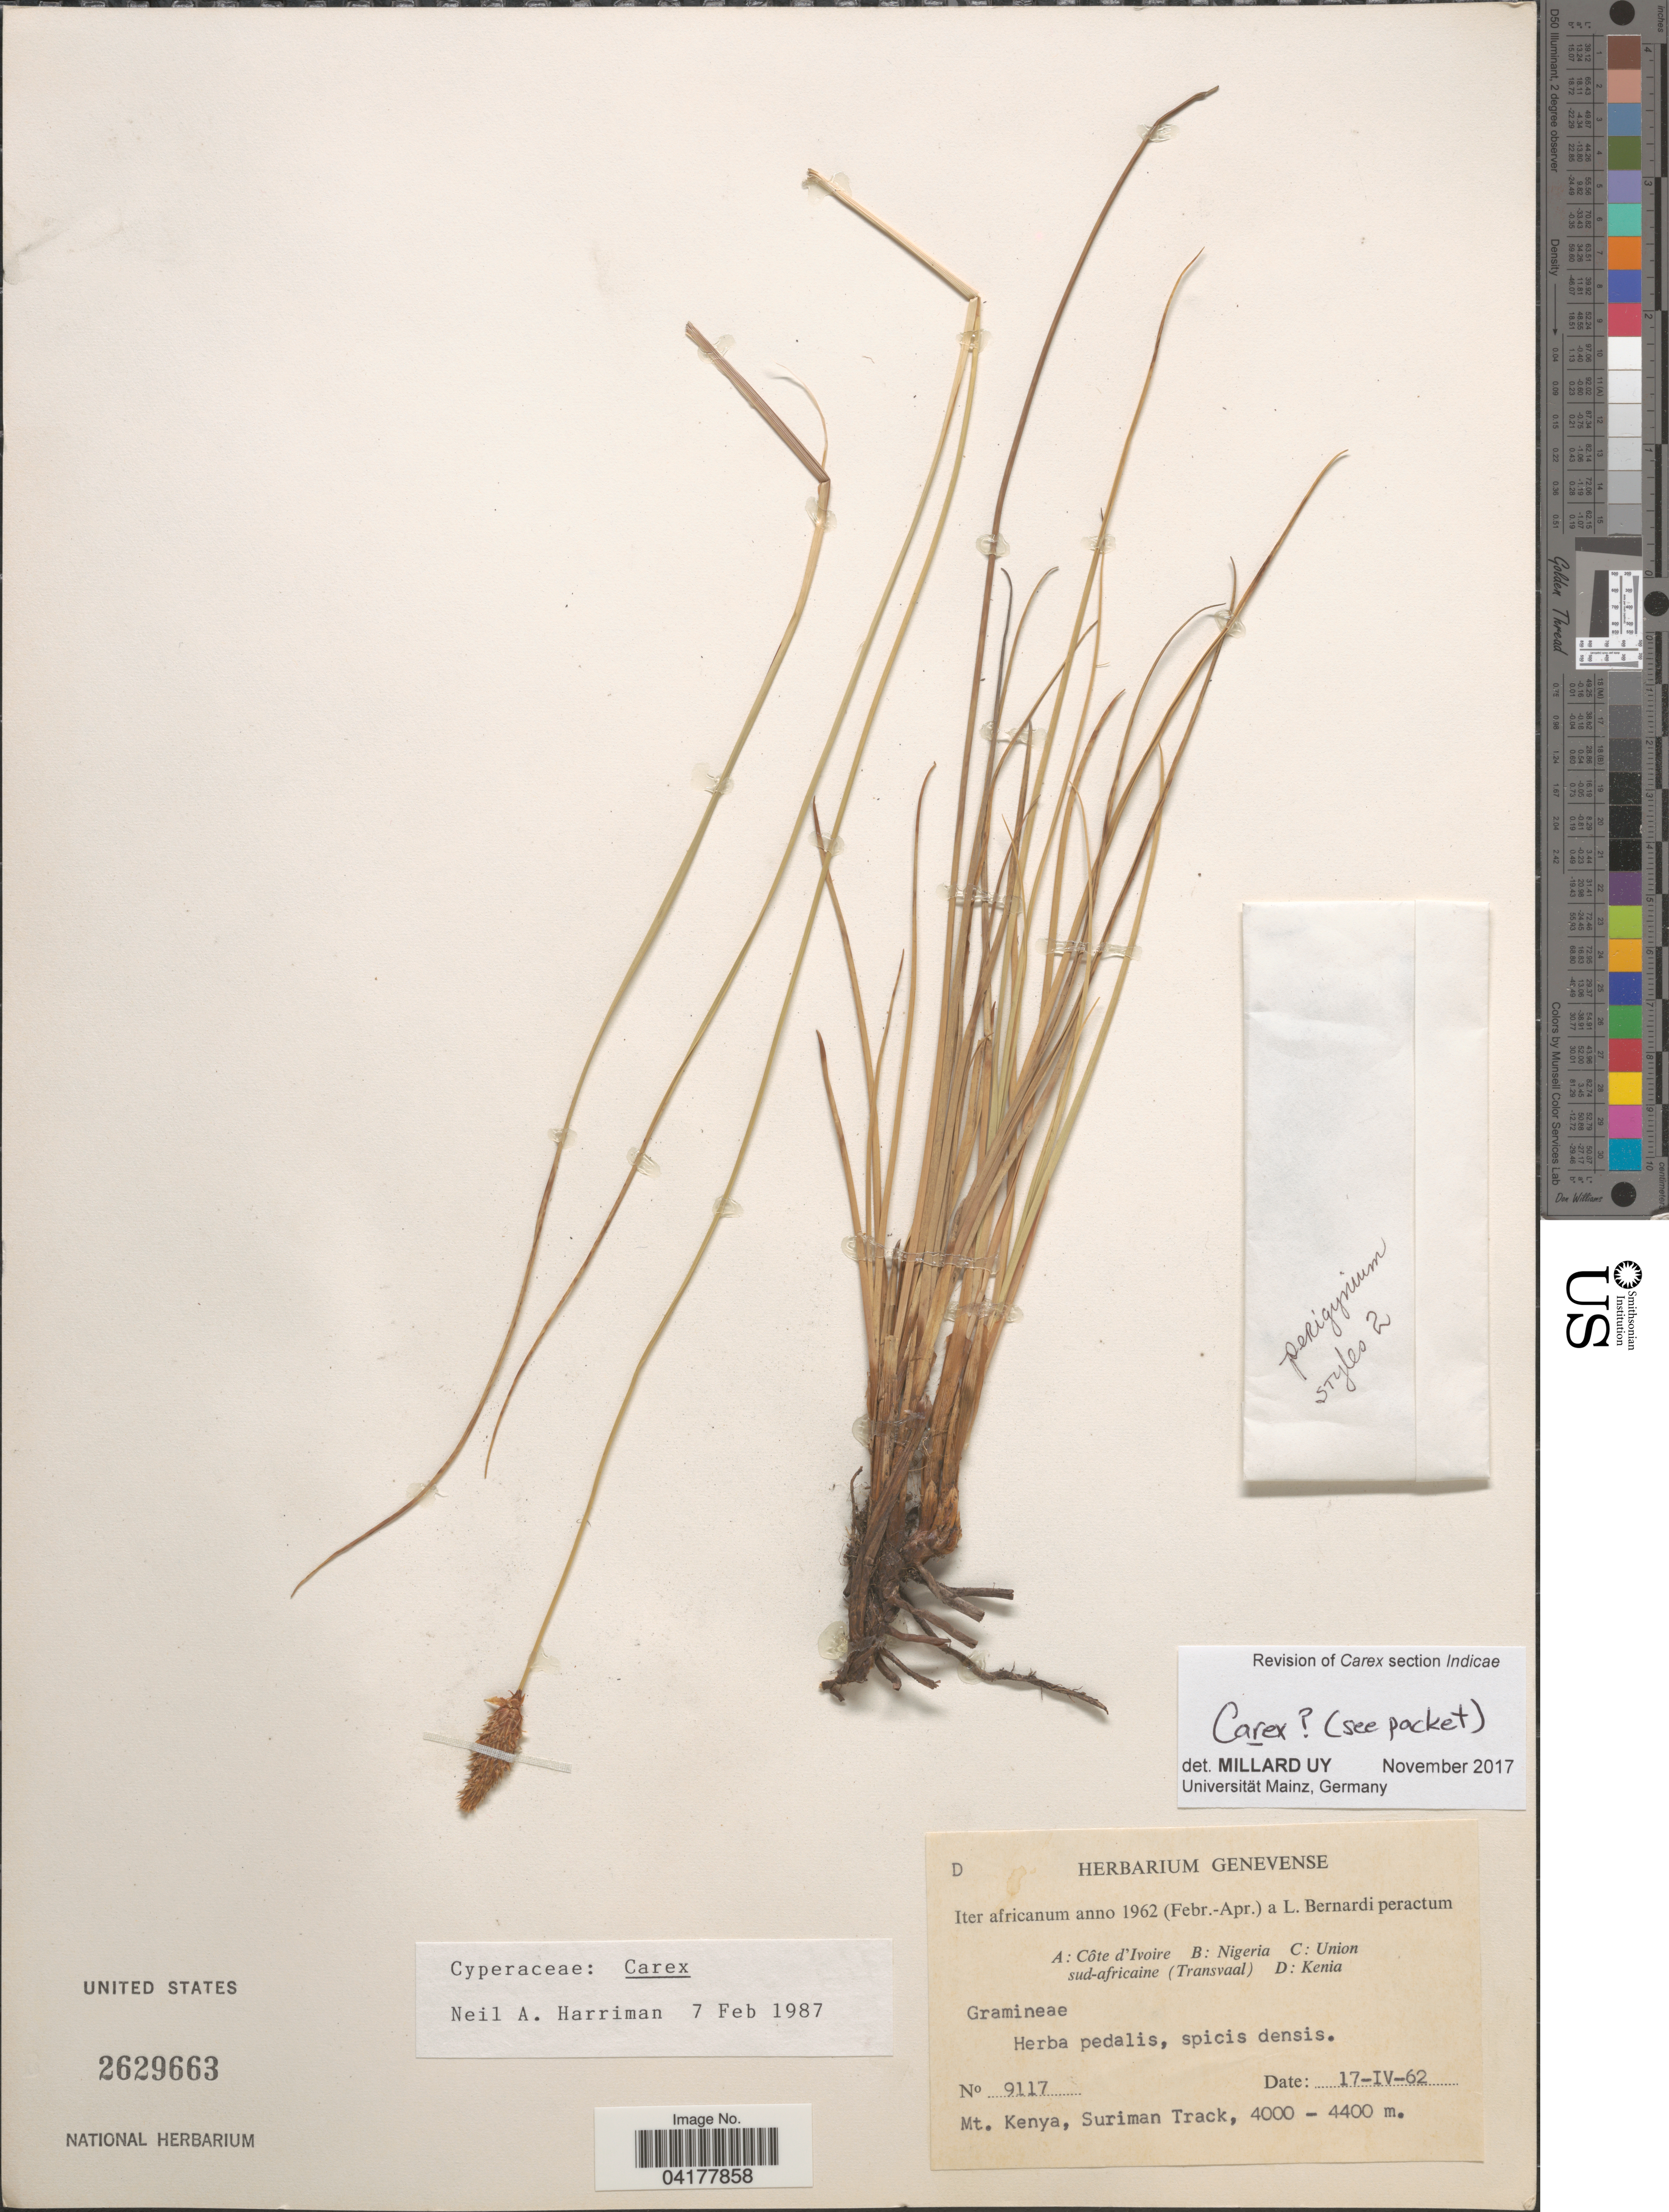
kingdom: Plantae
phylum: Tracheophyta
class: Liliopsida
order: Poales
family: Cyperaceae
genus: Carex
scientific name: Carex sp.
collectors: L. Bernardi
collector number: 9117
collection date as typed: Transcribed d/m/y: 17/4/62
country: Kenya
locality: Iter africanum anno 1962 (Febr.-Apr.). Kenia. Mt. Kenya, Suriman Track.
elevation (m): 4000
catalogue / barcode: US 2629663